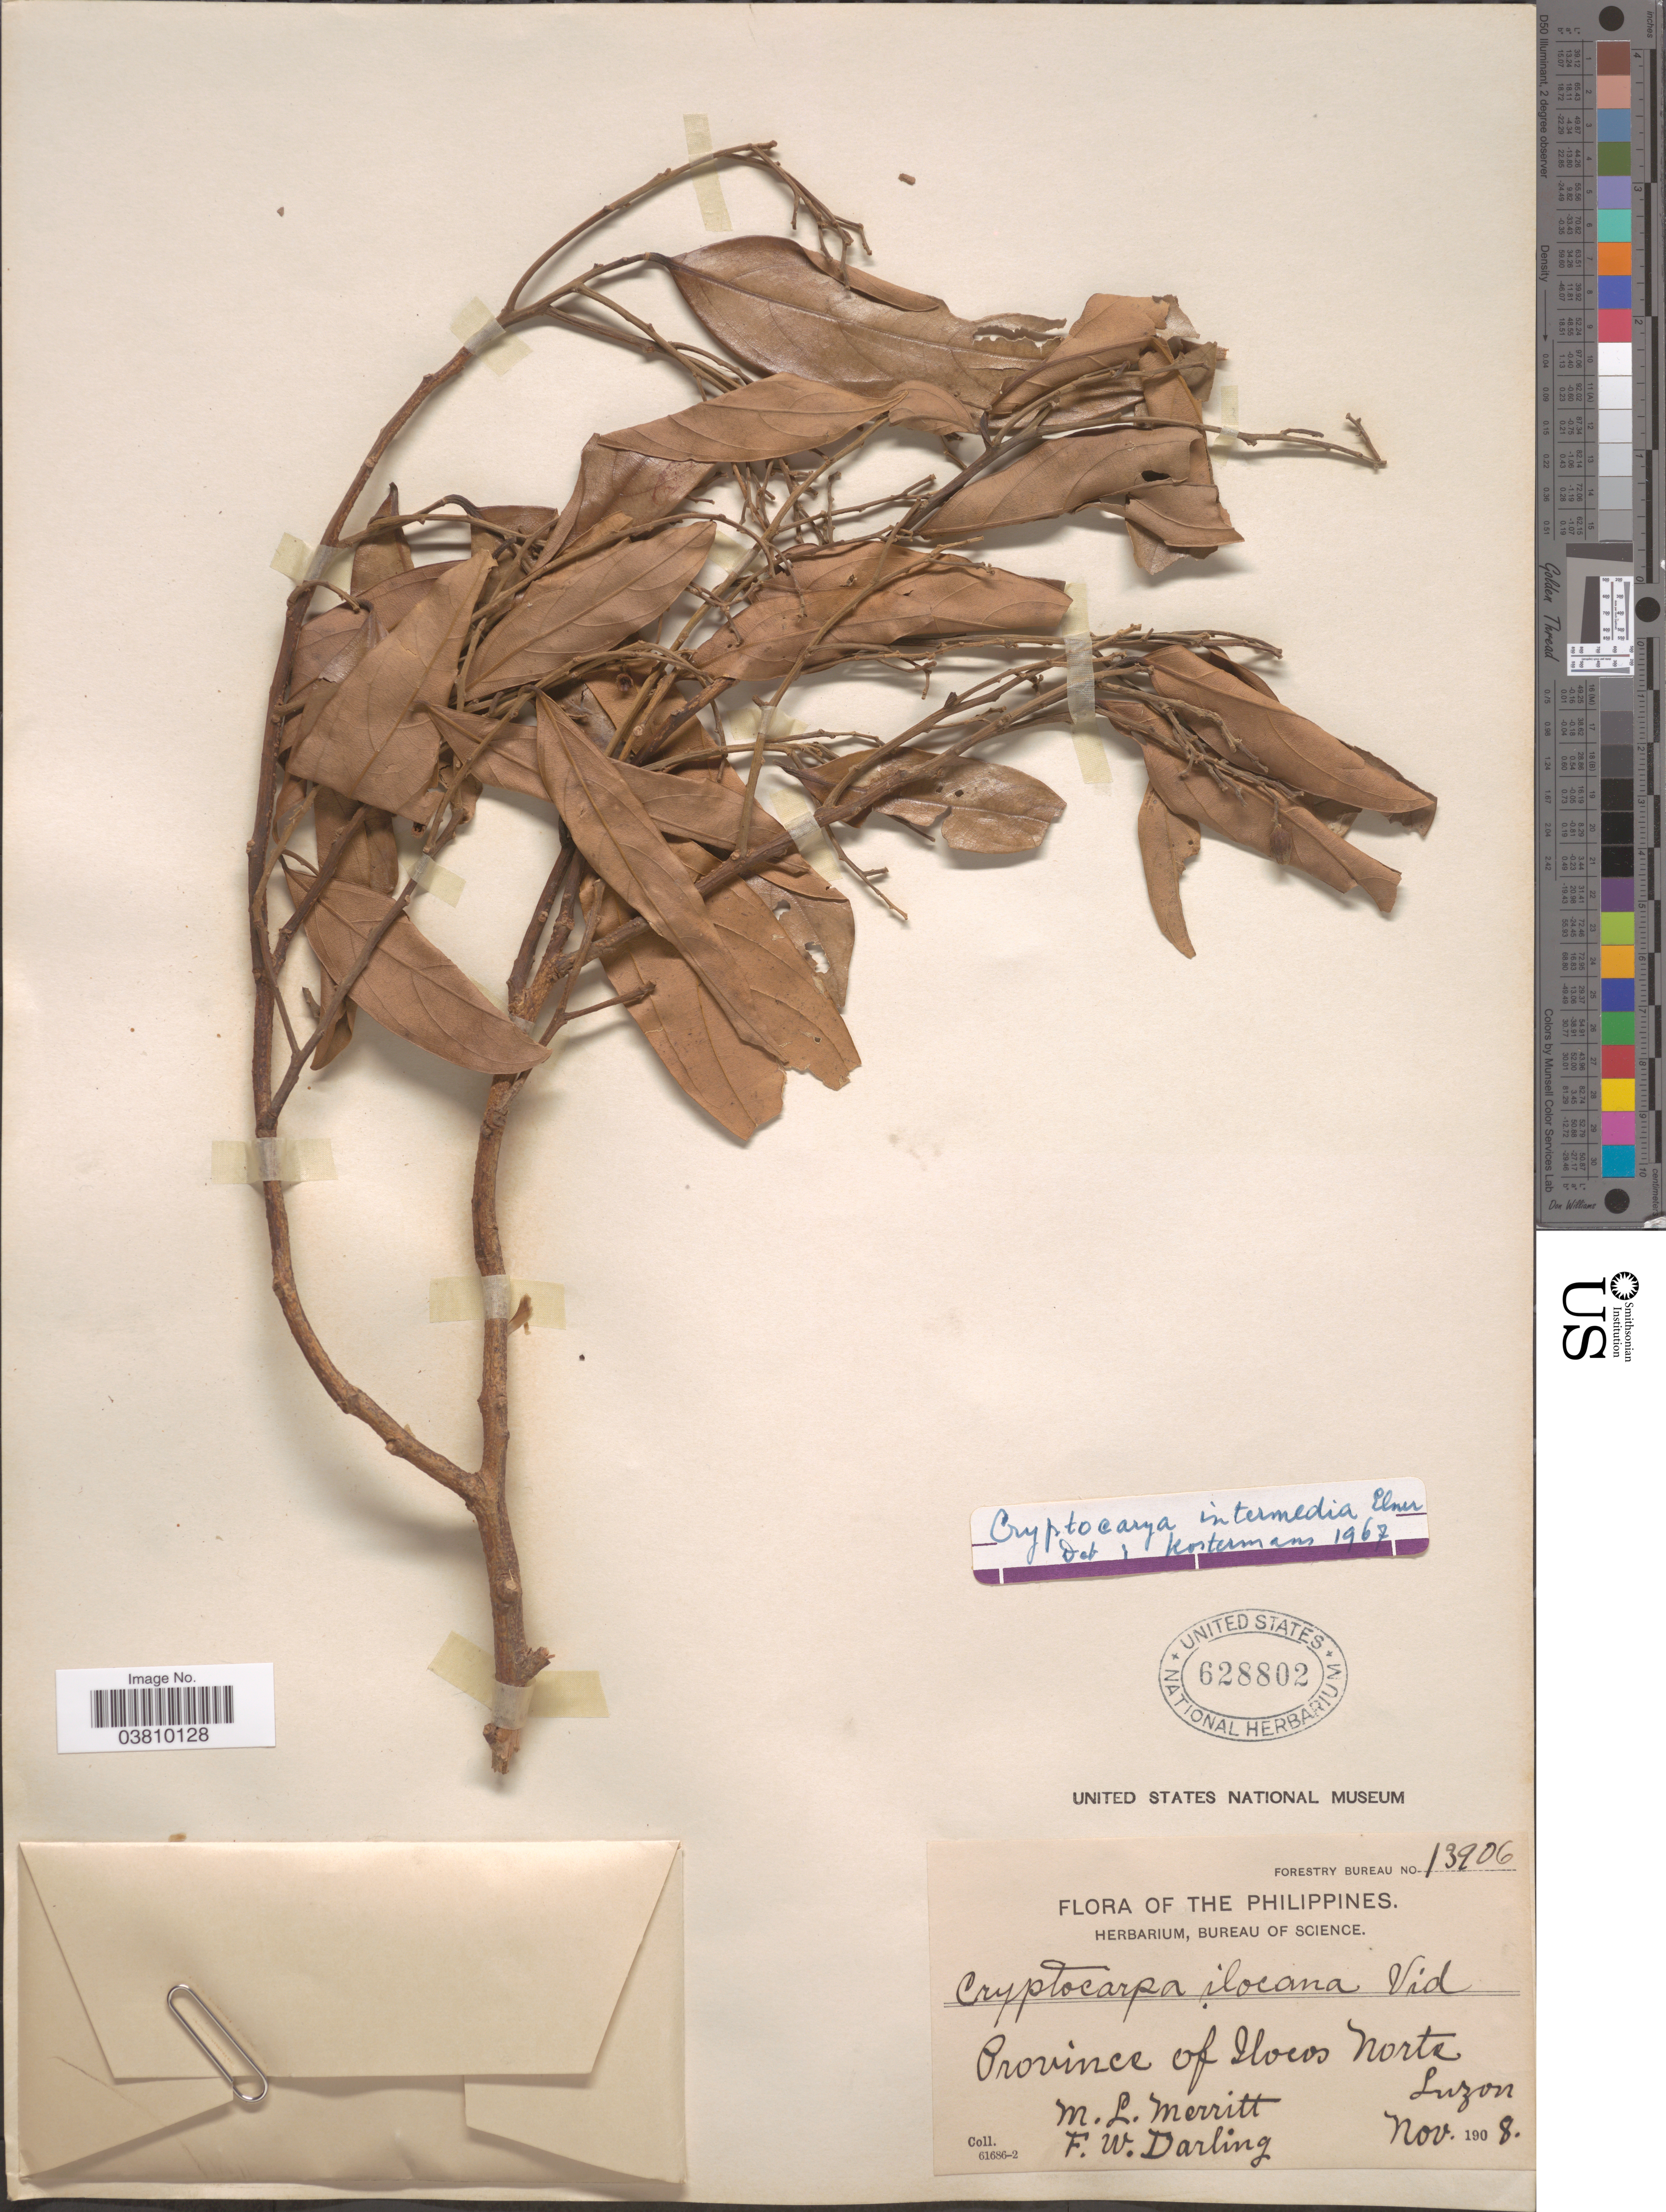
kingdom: Plantae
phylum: Tracheophyta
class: Magnoliopsida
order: Laurales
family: Lauraceae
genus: Cryptocarya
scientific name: Cryptocarya intermedia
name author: Elmer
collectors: M. L. Merritt & F. Darling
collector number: Forestry Bureau 13906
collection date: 1908-11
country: Philippines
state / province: Ilocos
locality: Province of Ilocos Norte, Luzon.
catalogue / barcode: US 628802